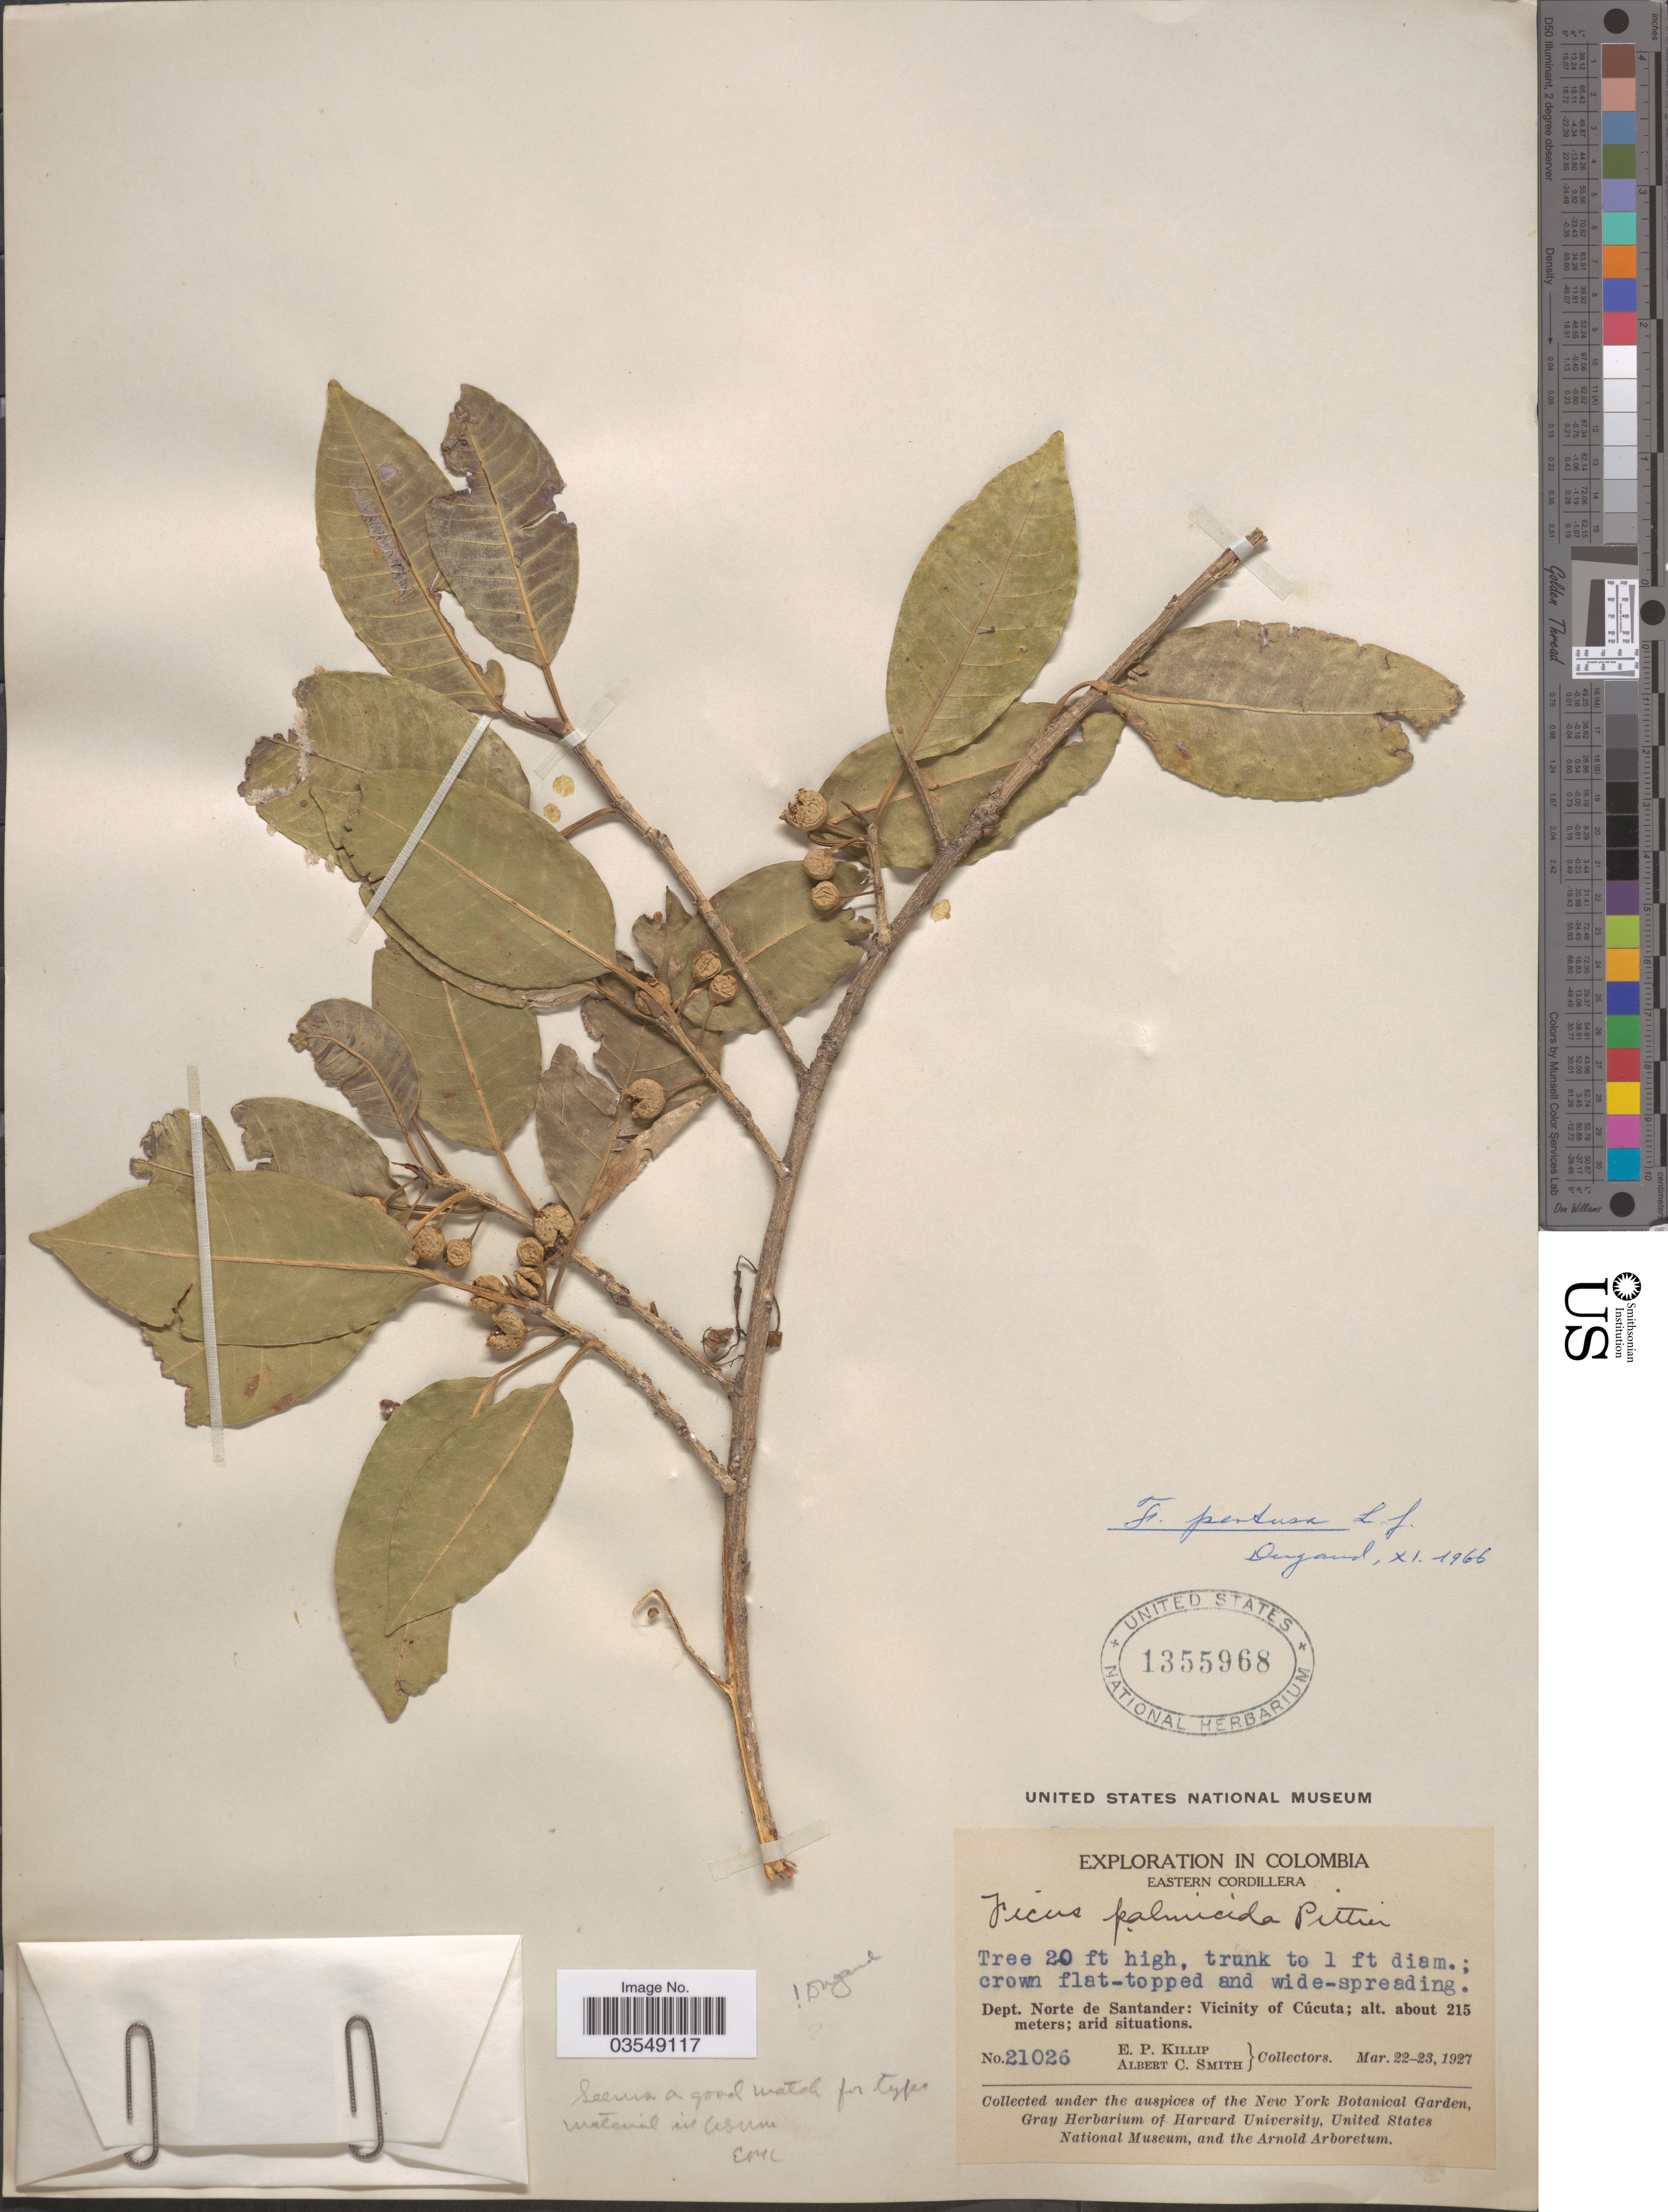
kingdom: Plantae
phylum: Tracheophyta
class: Magnoliopsida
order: Rosales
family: Moraceae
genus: Ficus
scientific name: Ficus pertusa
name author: L. f.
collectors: E. P. Killip & A. C. Smith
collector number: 21026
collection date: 1927-03-22/1927-03-23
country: Colombia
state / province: Norte de Santander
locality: Eastern Cordillera. Dept. Norte de Santander: Vicinity of Cúcuta.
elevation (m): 215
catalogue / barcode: US 1355968